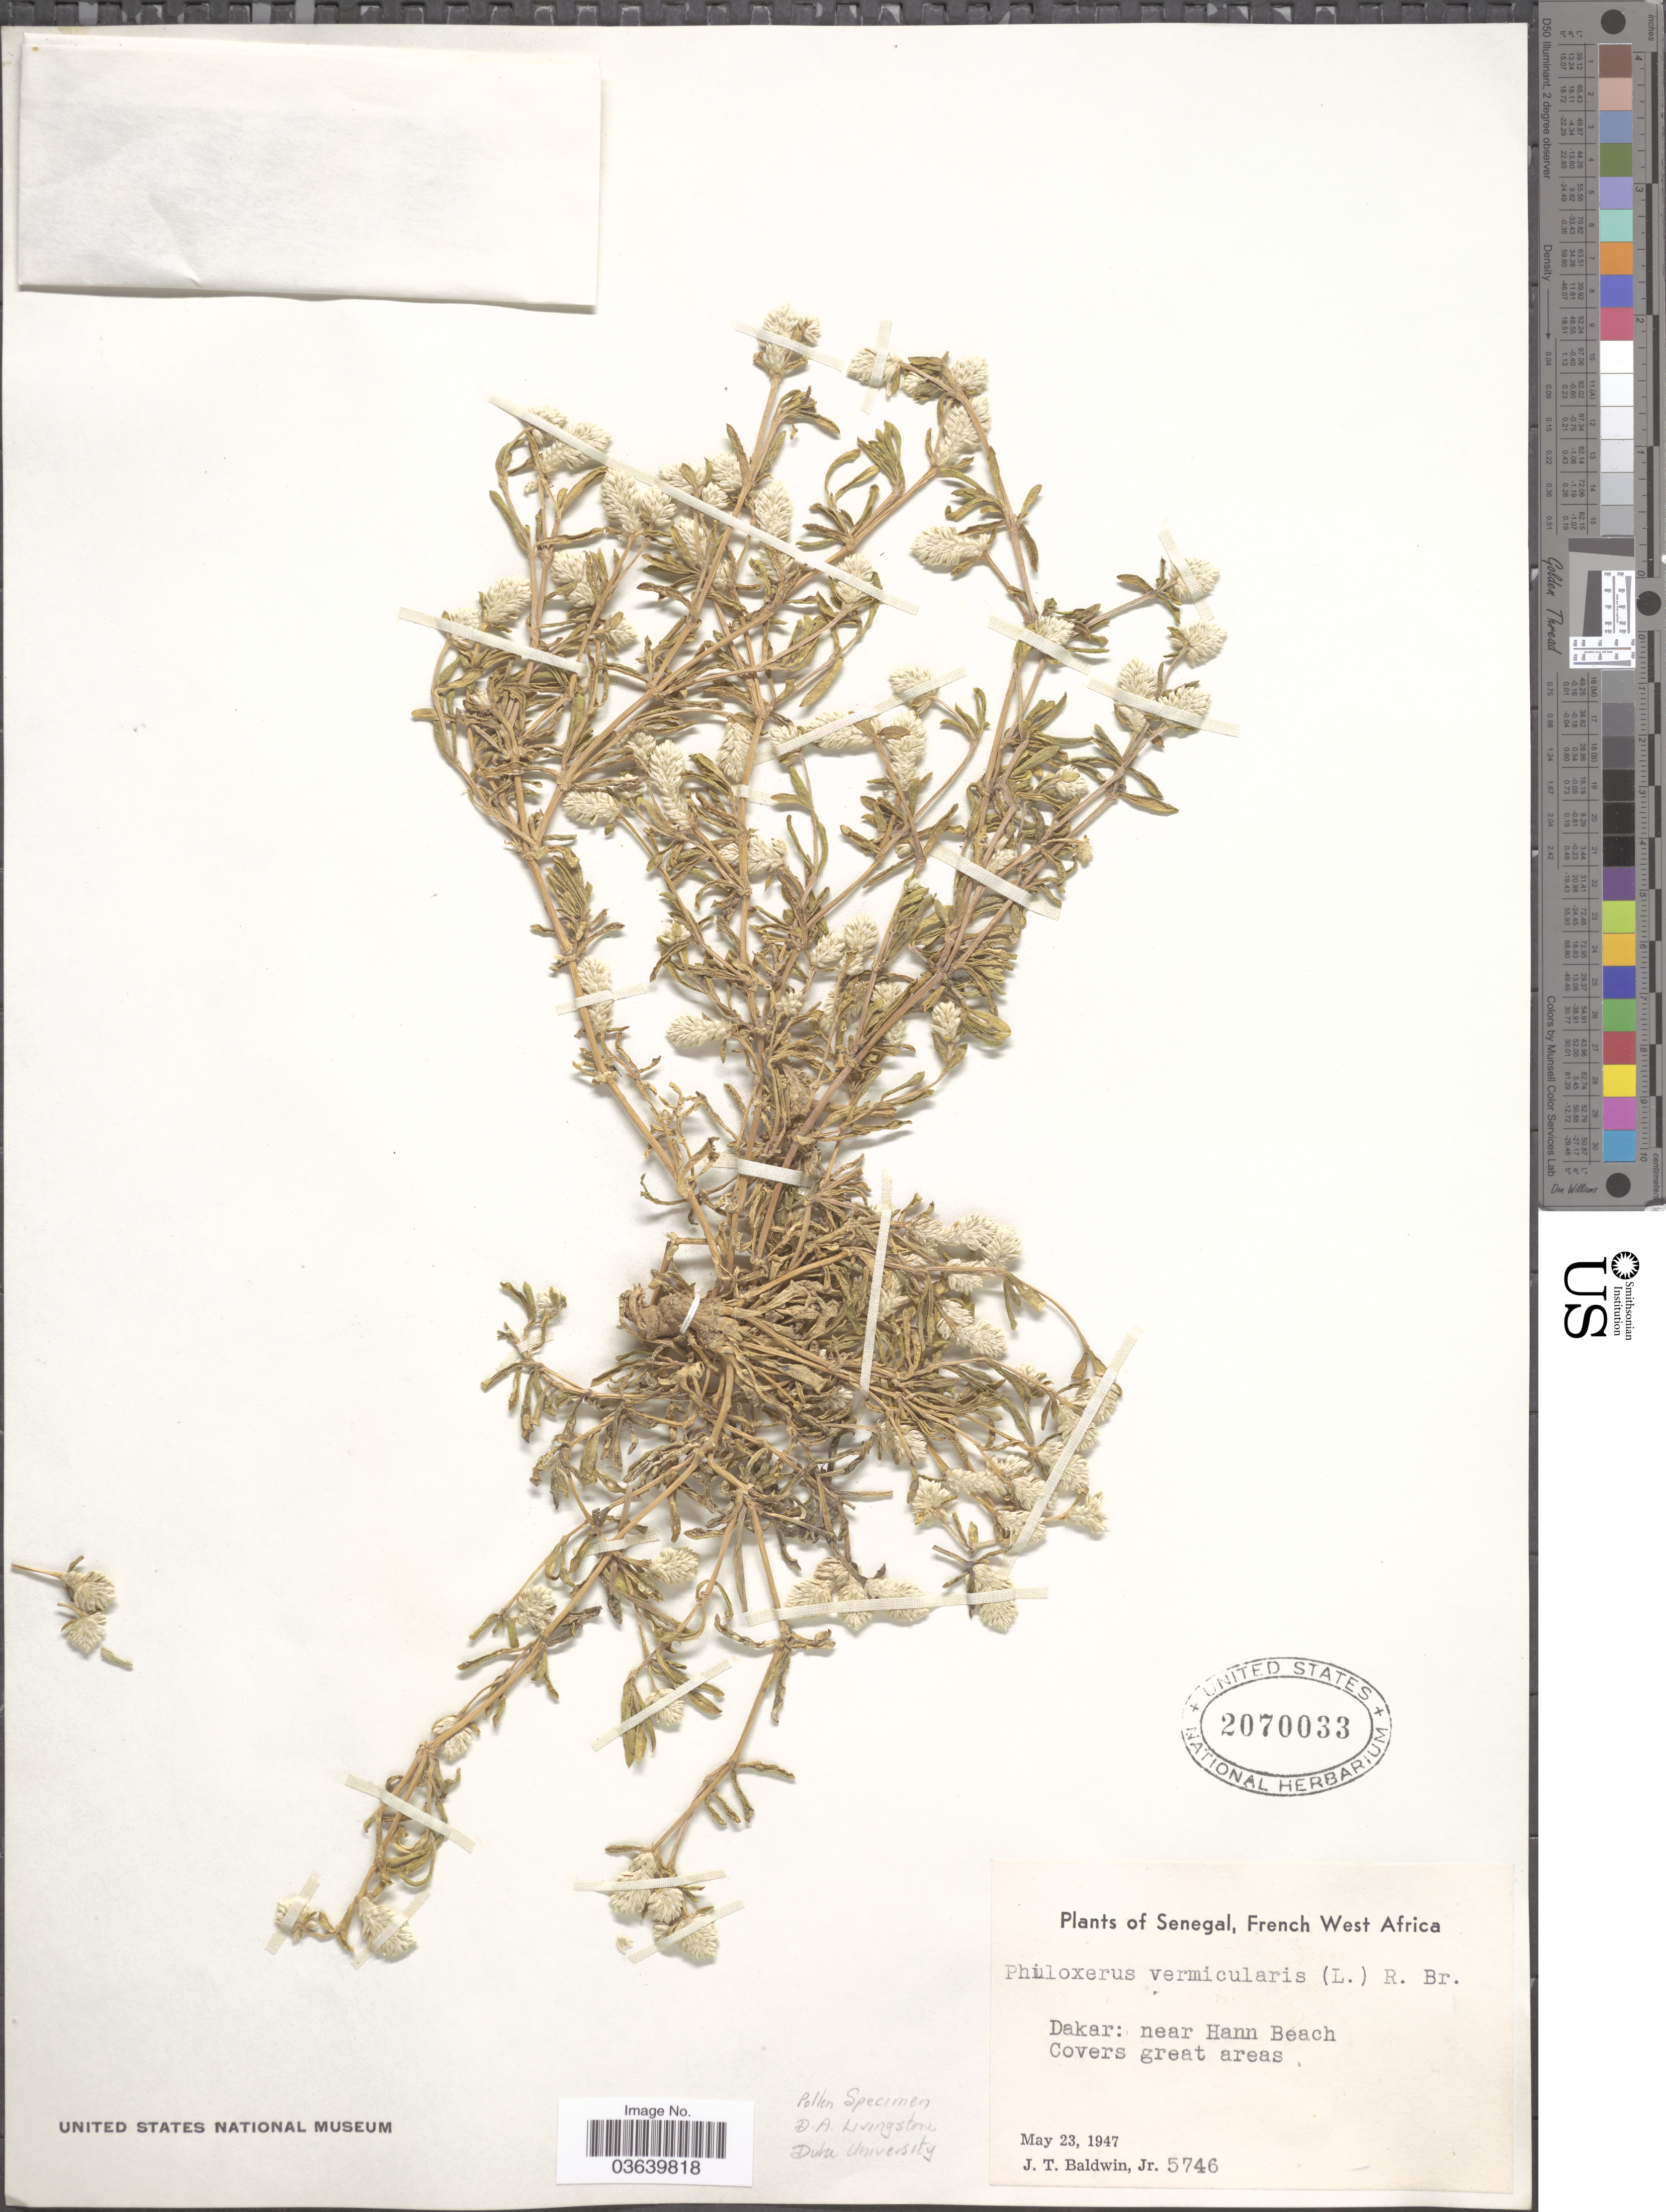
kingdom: Plantae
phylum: Tracheophyta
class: Magnoliopsida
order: Caryophyllales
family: Amaranthaceae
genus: Gomphrena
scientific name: Gomphrena vermicularis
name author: L.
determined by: Strong, Mark T., (BOT), Smithsonian Institution - National Museum of Natural History (UNITED STATES)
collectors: J. T. Baldwin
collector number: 5746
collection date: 1947-05-23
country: Senegal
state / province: Dakar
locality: French West Africa. Dakar: near Hann Beach. Covers great areas.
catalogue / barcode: US 2070033